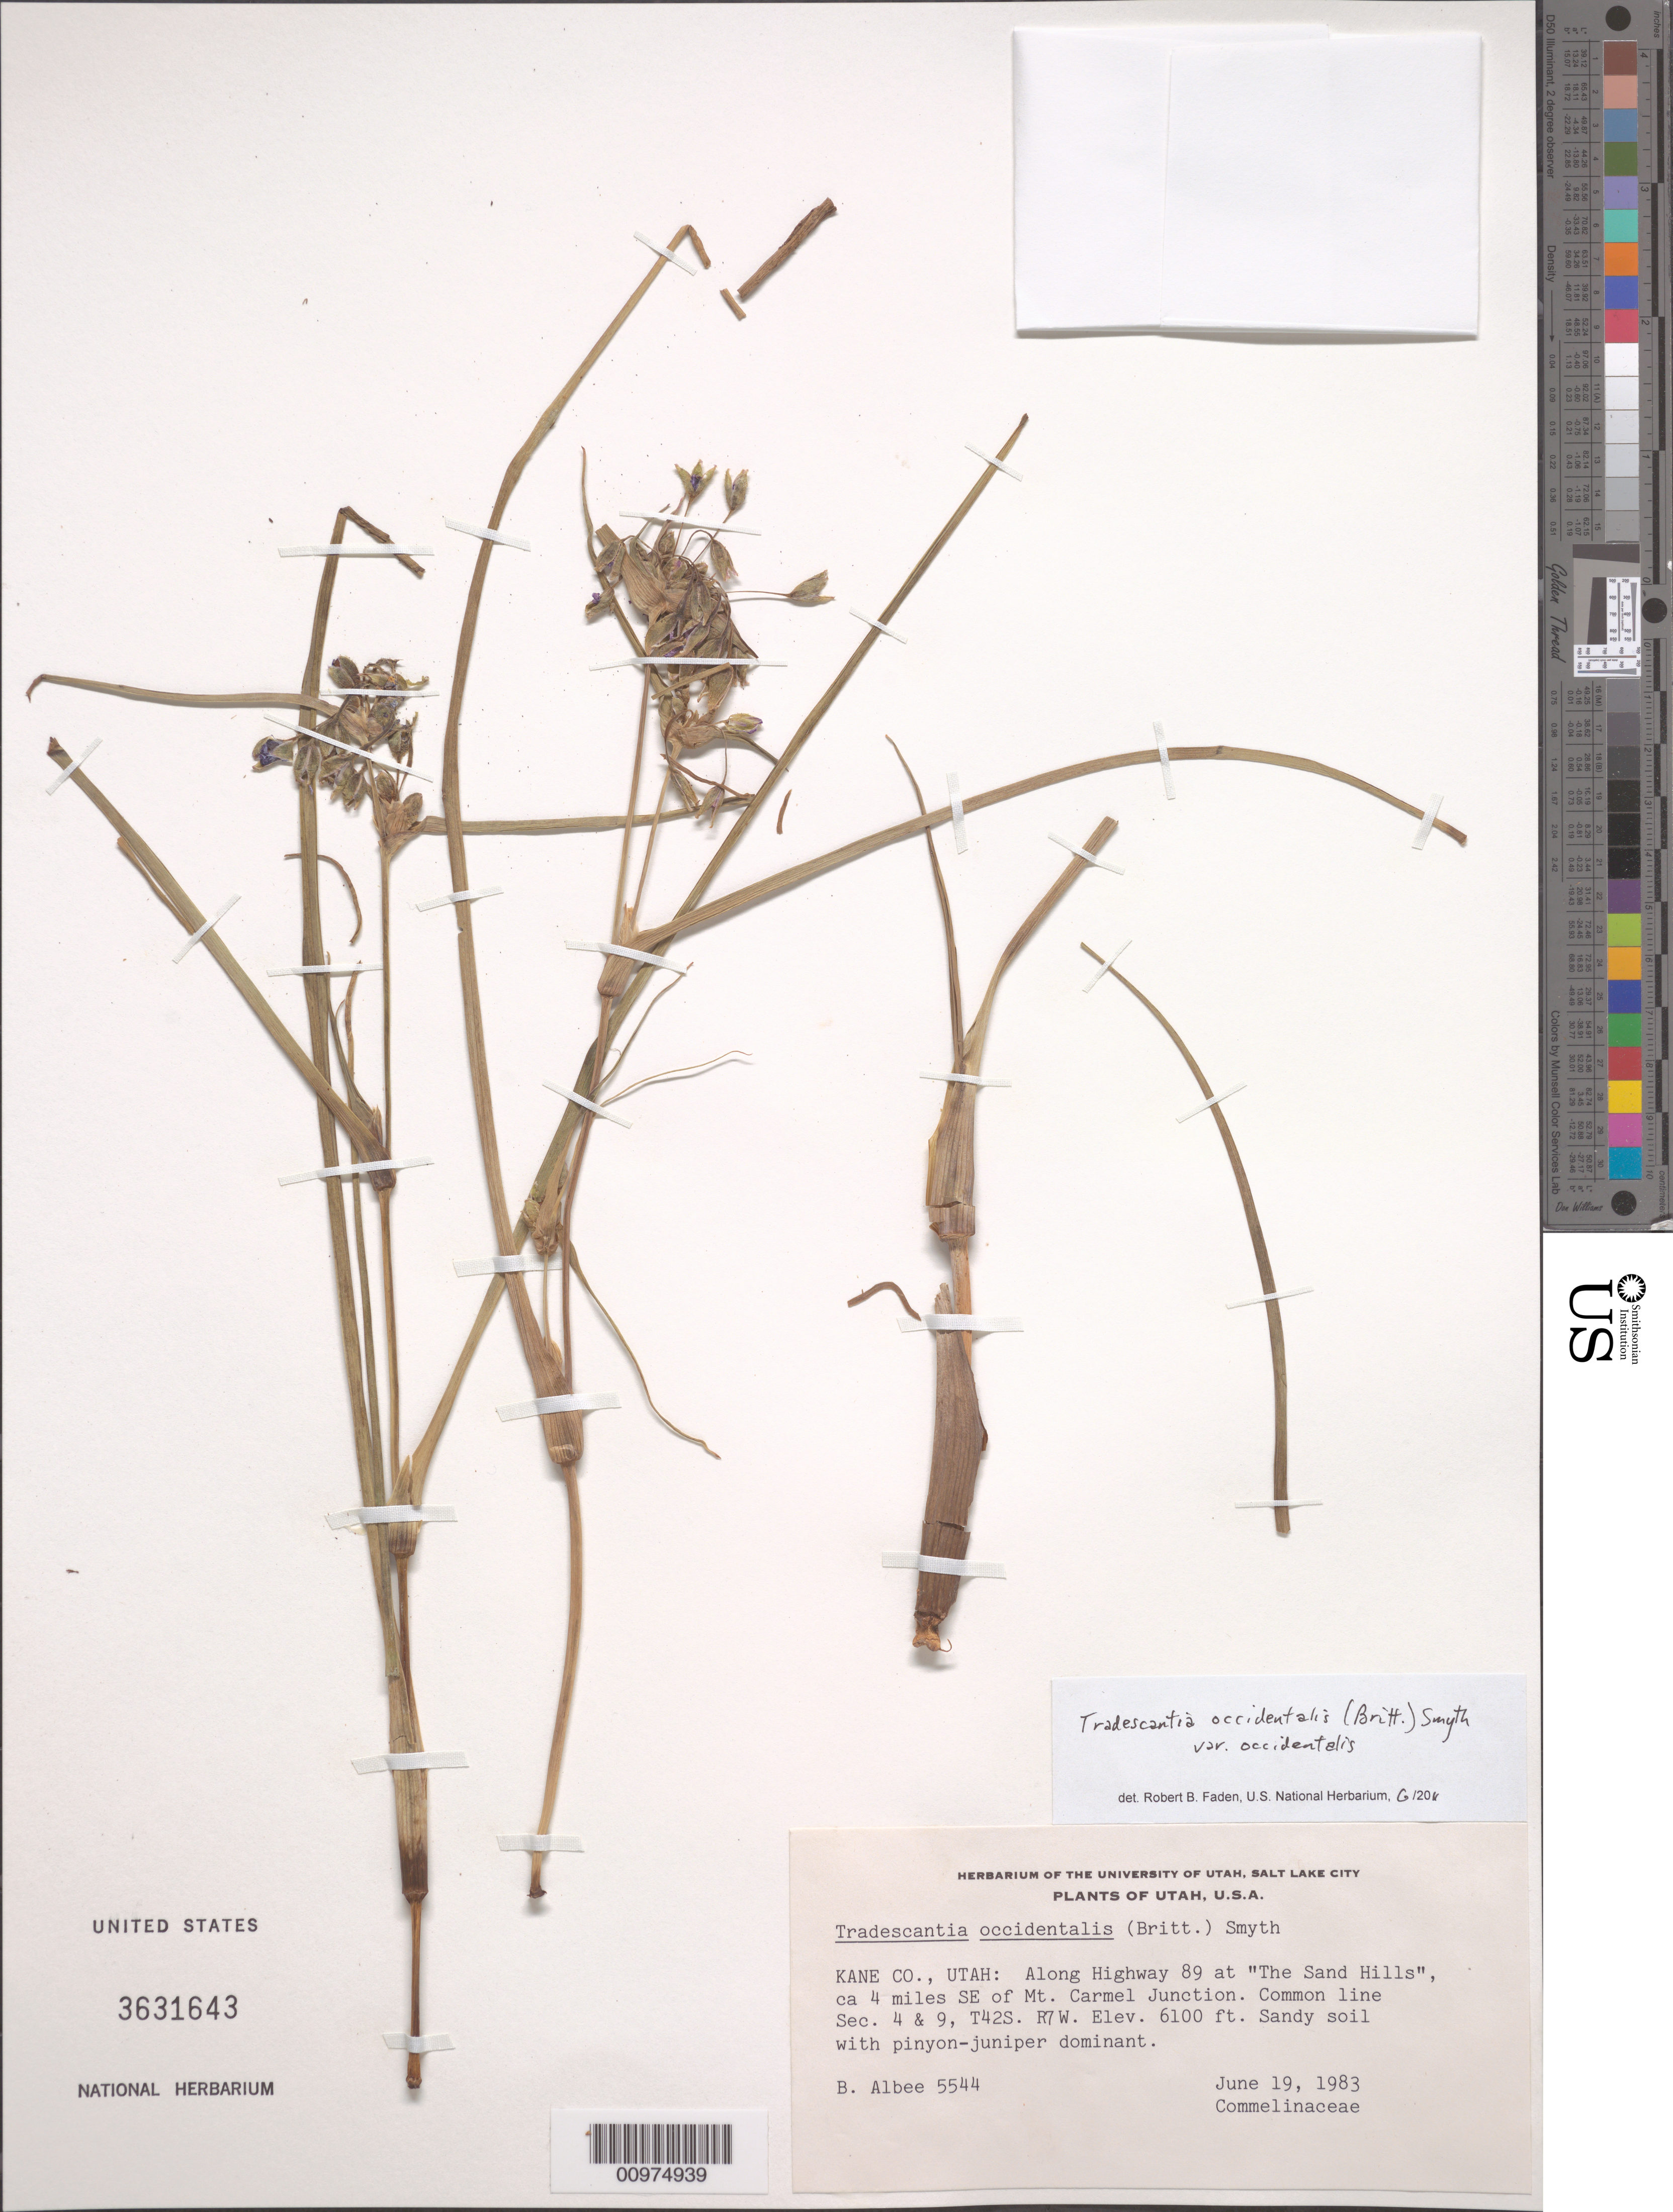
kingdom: Plantae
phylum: Tracheophyta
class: Liliopsida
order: Commelinales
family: Commelinaceae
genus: Tradescantia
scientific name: Tradescantia occidentalis var. occidentalis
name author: (Britton) Smyth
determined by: Faden, Robert B., (US), Smithsonian Institution - National Museum of Natural History (UNITED STATES)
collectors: B. Albee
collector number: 5544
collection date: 1983-06-19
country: United States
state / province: Utah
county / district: Kane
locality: Along Highway 89 at "The Sand Hills", ca 4 miles SE of Mt. Carmel Junction. Common line Sec. 4 & 9, T42S. R7 W.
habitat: Sandy soil with pinyon-juniper dominant.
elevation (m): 1859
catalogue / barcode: US 3631643